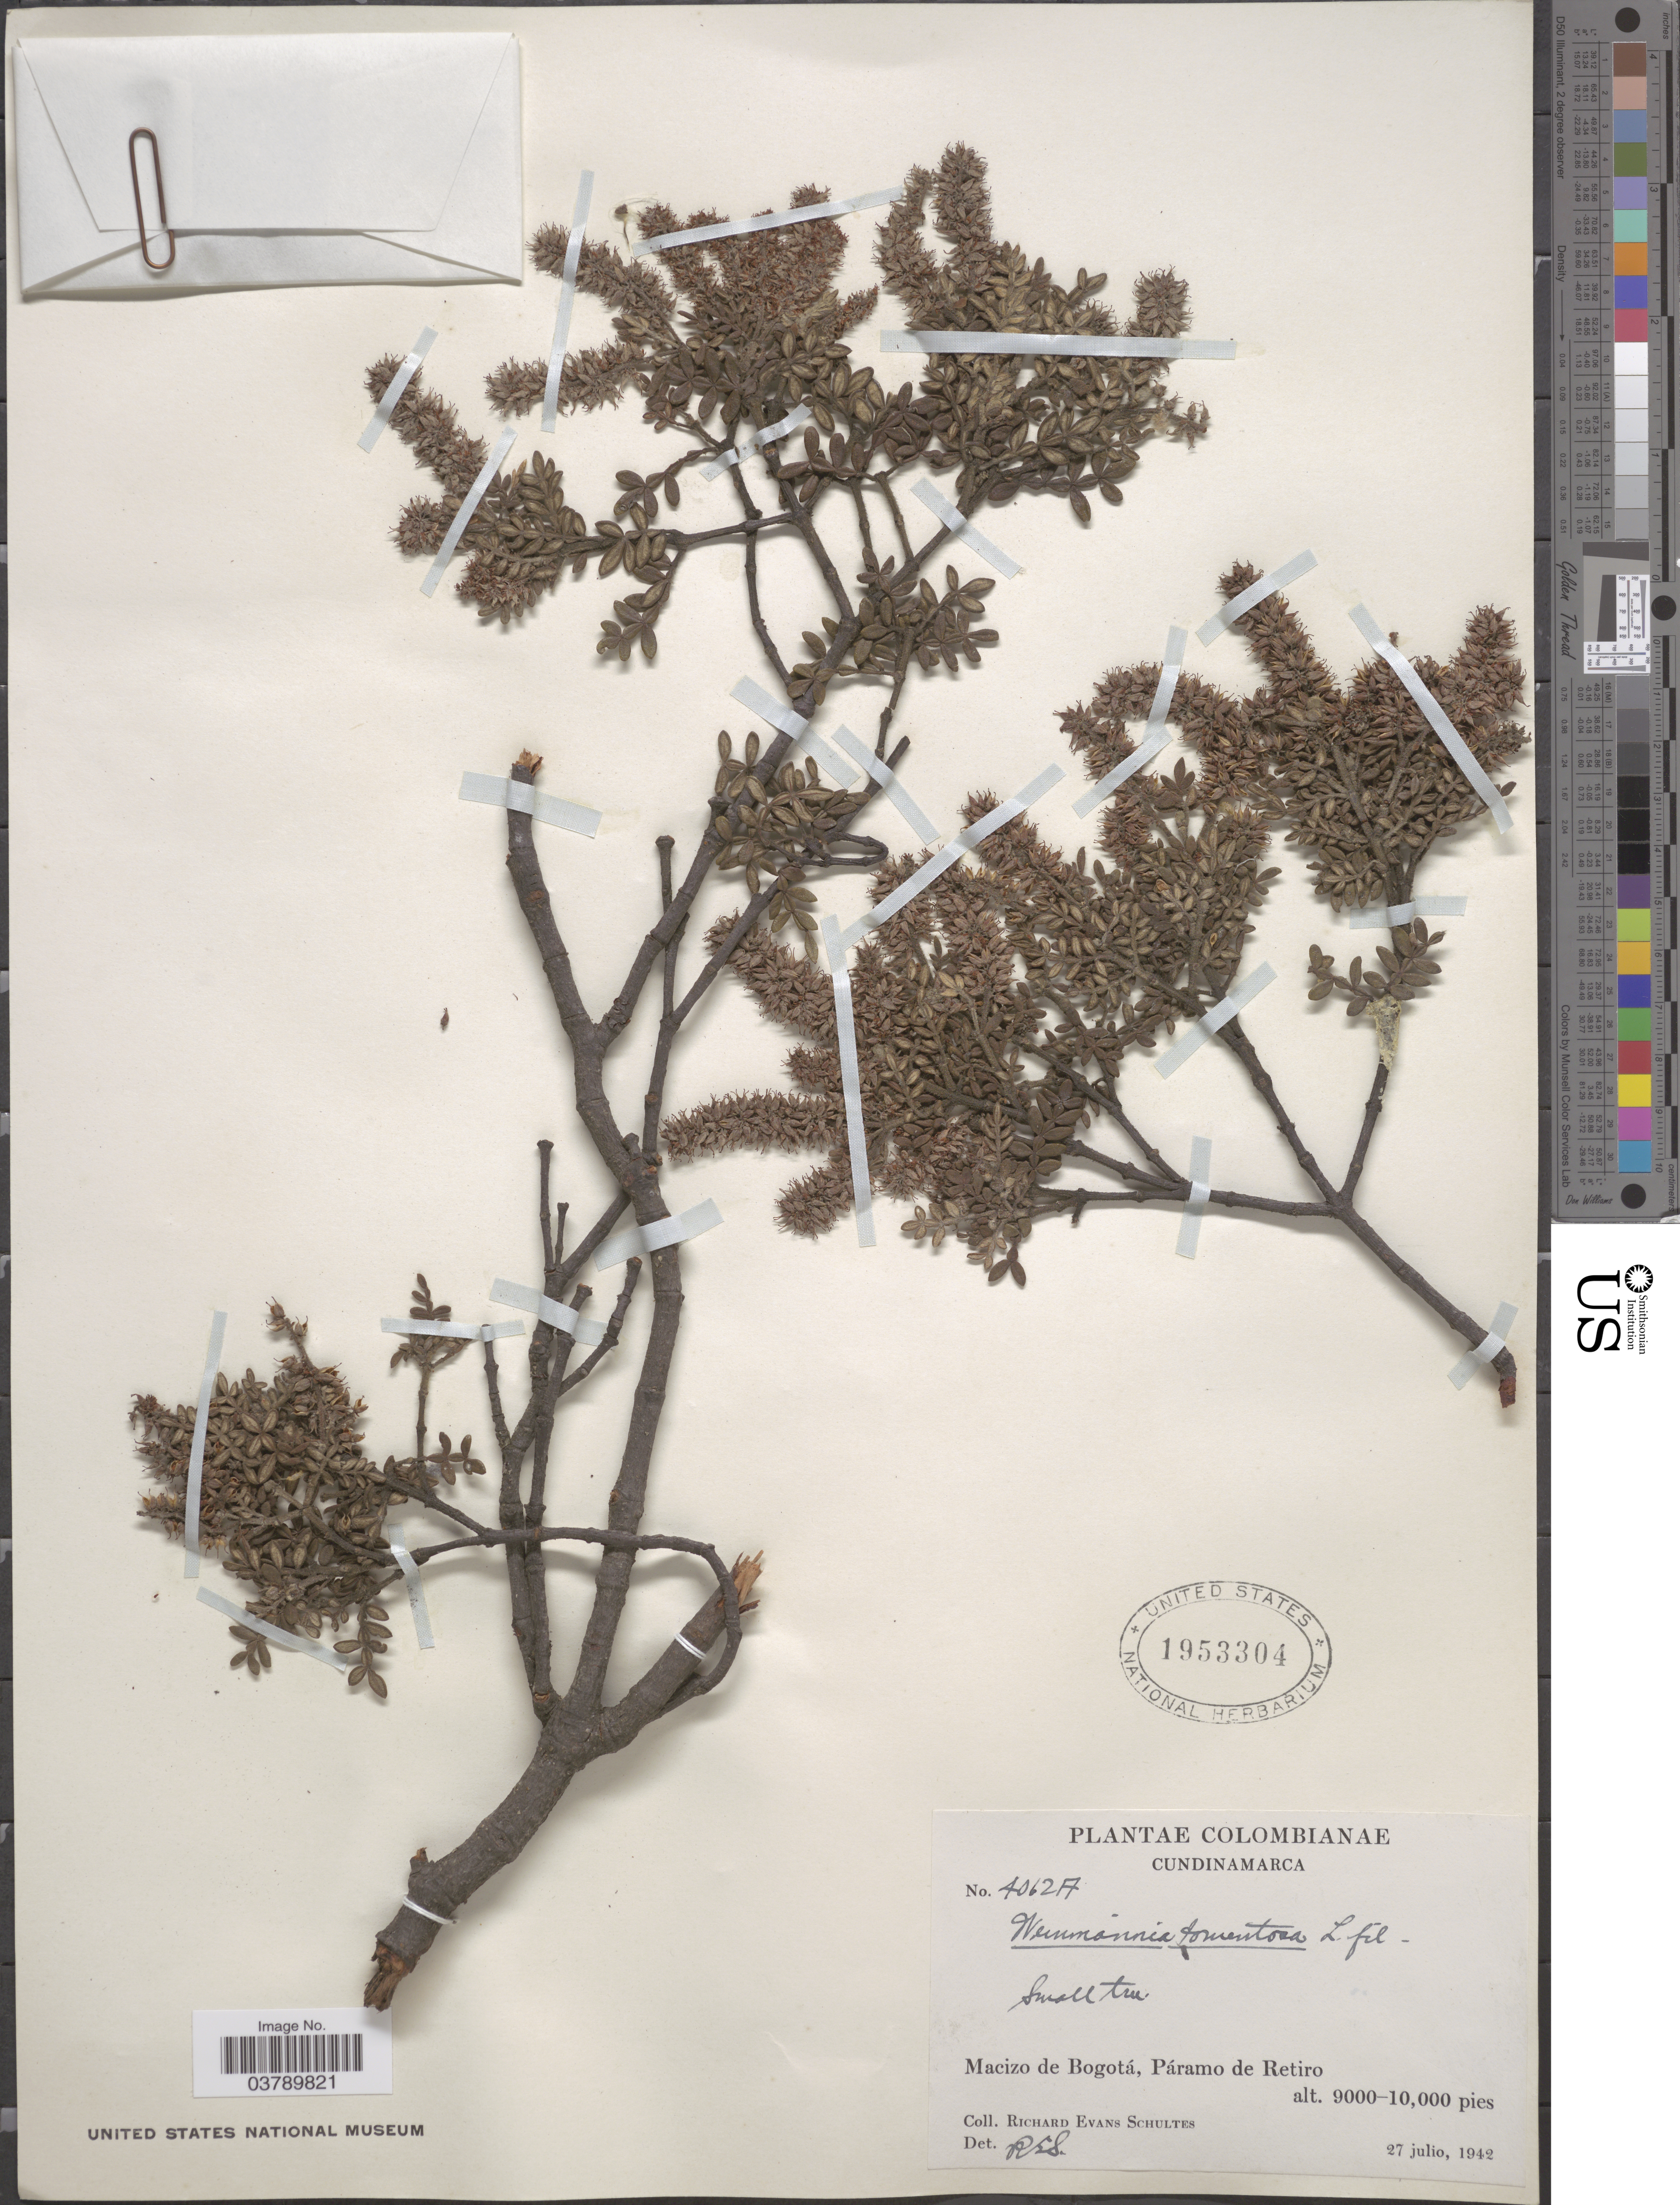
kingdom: Plantae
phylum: Tracheophyta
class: Magnoliopsida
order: Oxalidales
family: Cunoniaceae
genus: Weinmannia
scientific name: Weinmannia tomentosa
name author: L.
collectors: R. E. Schultes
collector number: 406217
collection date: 1942-07-27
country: Colombia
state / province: Cundinamarca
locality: Macizo de Bogotá, Páramo de Retiro.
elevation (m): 2743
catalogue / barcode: US 1953304